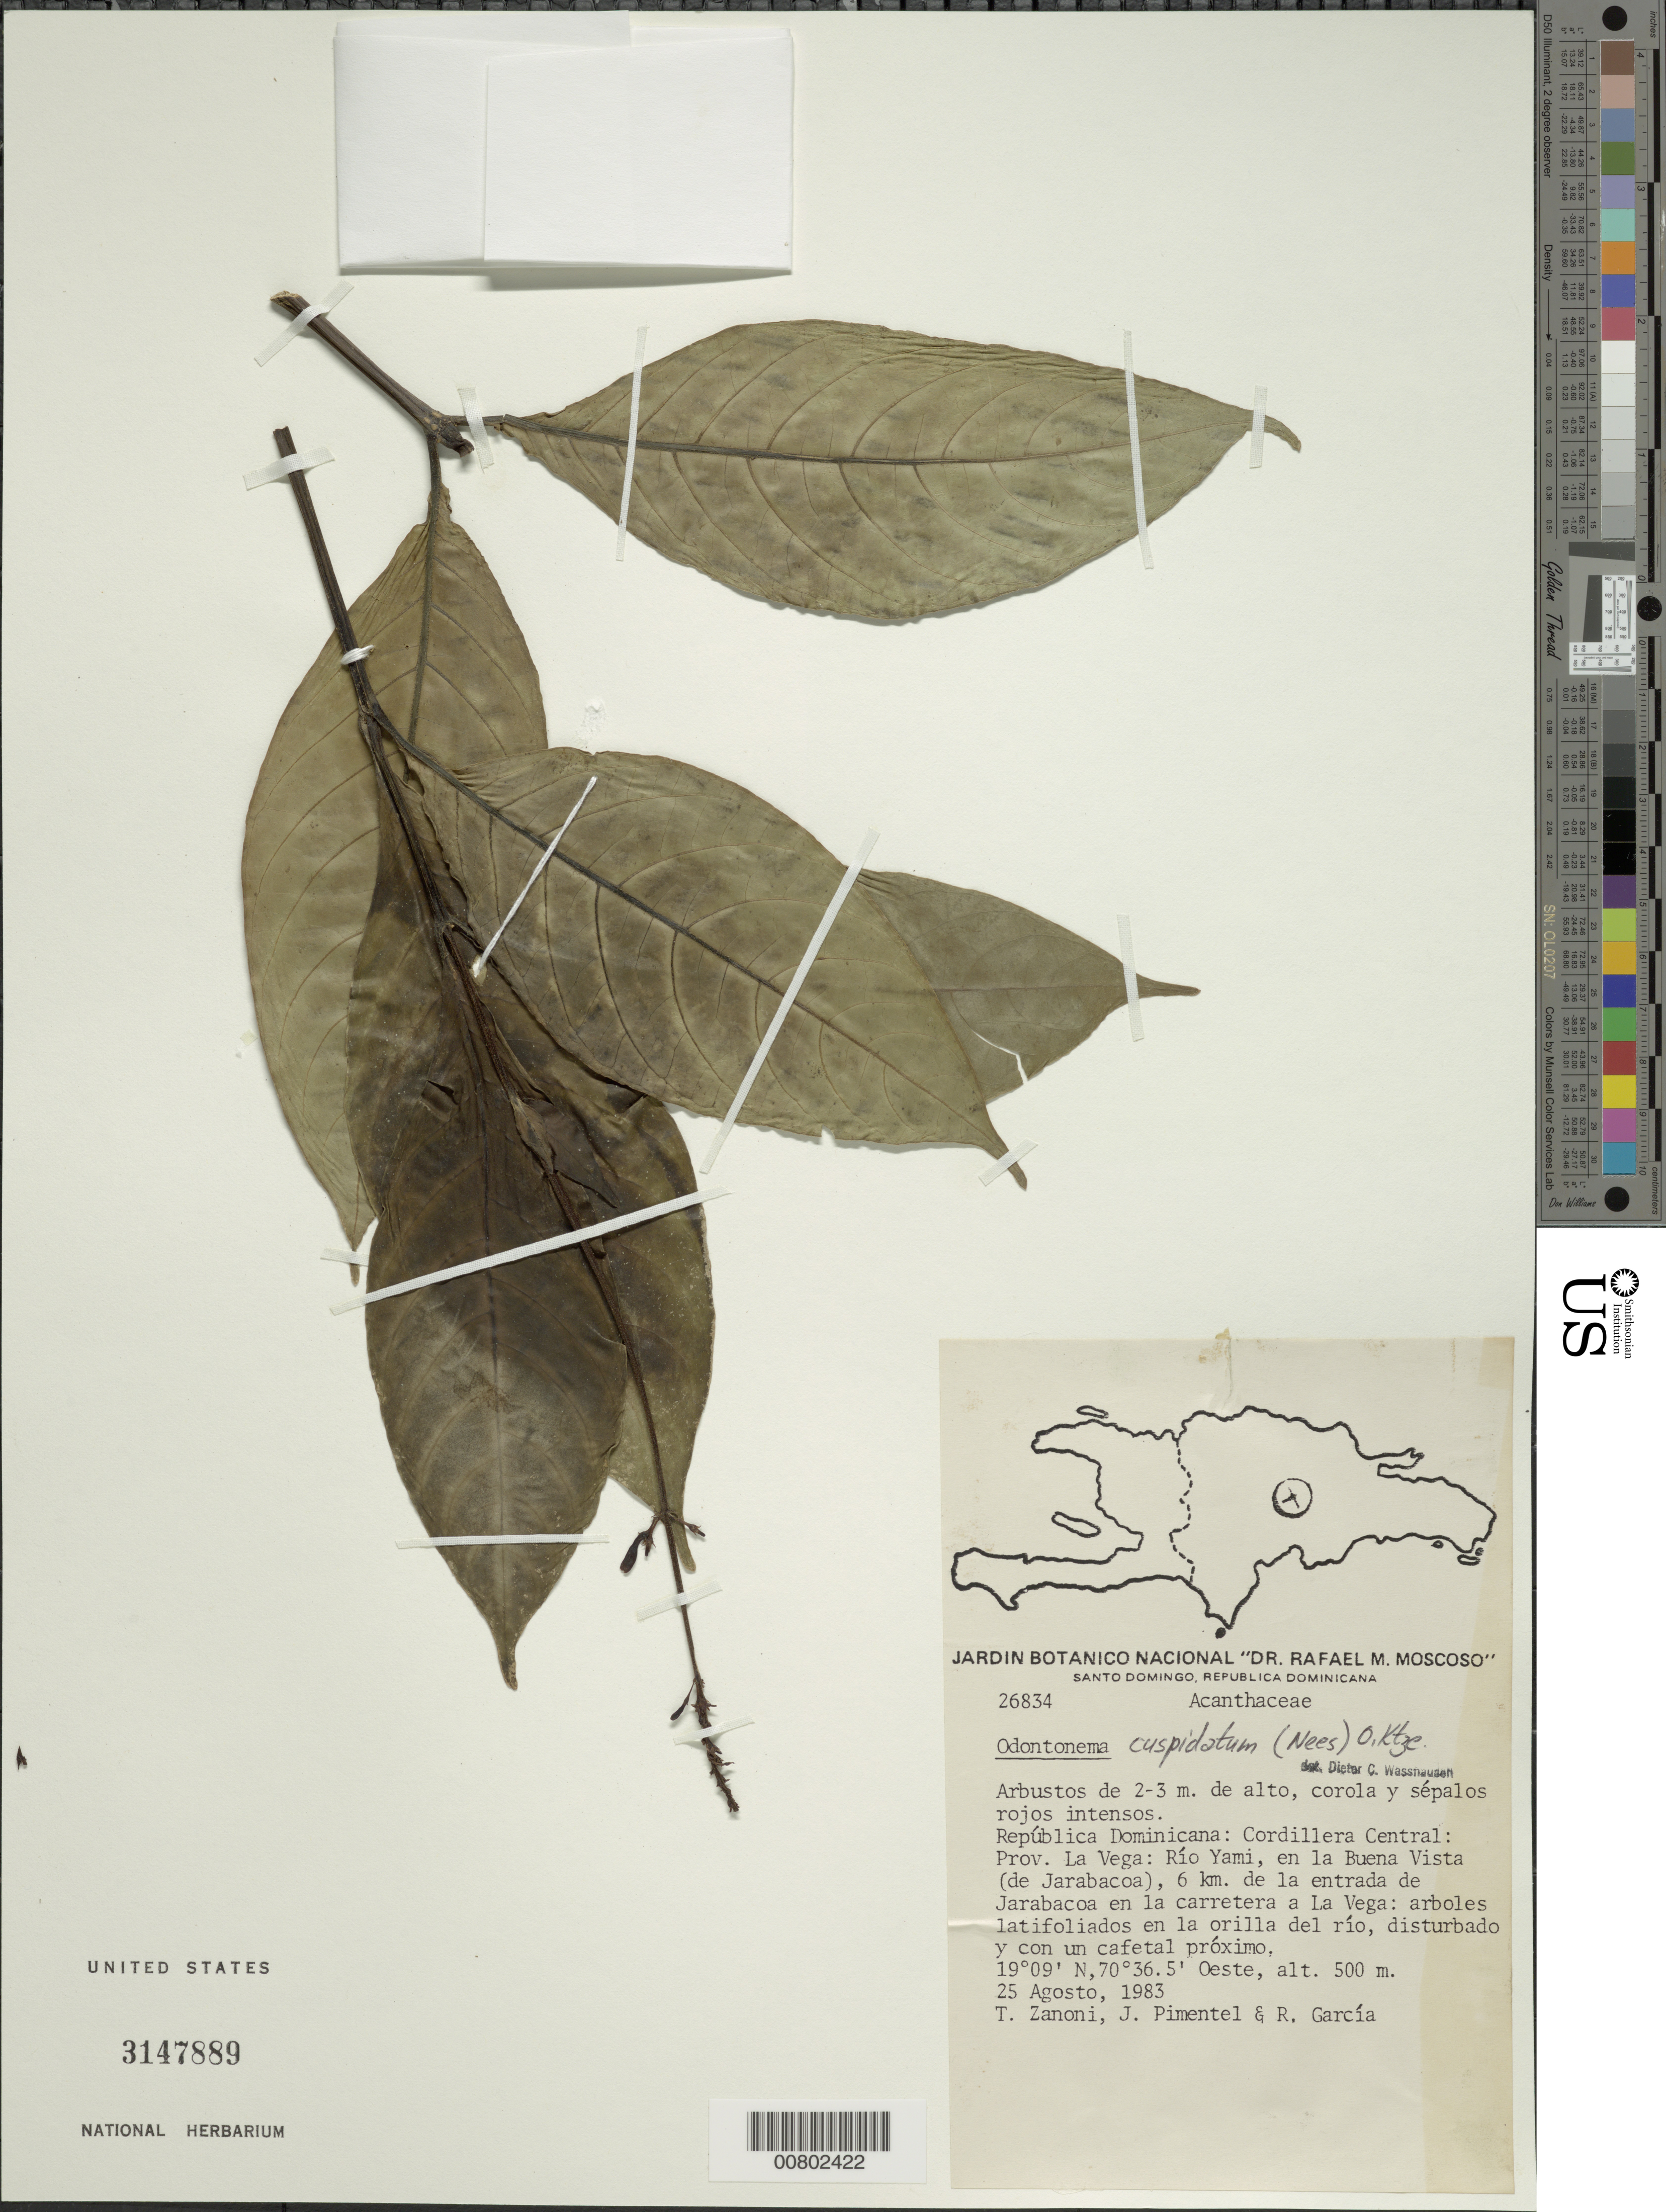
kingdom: Plantae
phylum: Tracheophyta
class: Magnoliopsida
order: Lamiales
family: Acanthaceae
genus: Odontonema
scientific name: Odontonema cuspidatum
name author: (Nees) Kuntze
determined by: Wasshausen, Dieter C., (BOT), Smithsonian Institution - National Museum of Natural History (UNITED STATES)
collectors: T. A. Zanoni, J. Pimentel & R. G. García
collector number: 26834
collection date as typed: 25 Aug 1983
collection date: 1983-08-25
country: Dominican Republic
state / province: La Vega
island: Hispaniola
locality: Cordillera Central; Río Yami, en la Buena Vista (de Jarabacoa), 6 km de la entrada de Jarabacoa en la carretera a La Vega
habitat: Arboles latifoliados en la orilla del río, disturbado y con un cafetal próximo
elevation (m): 500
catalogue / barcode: US 3147889